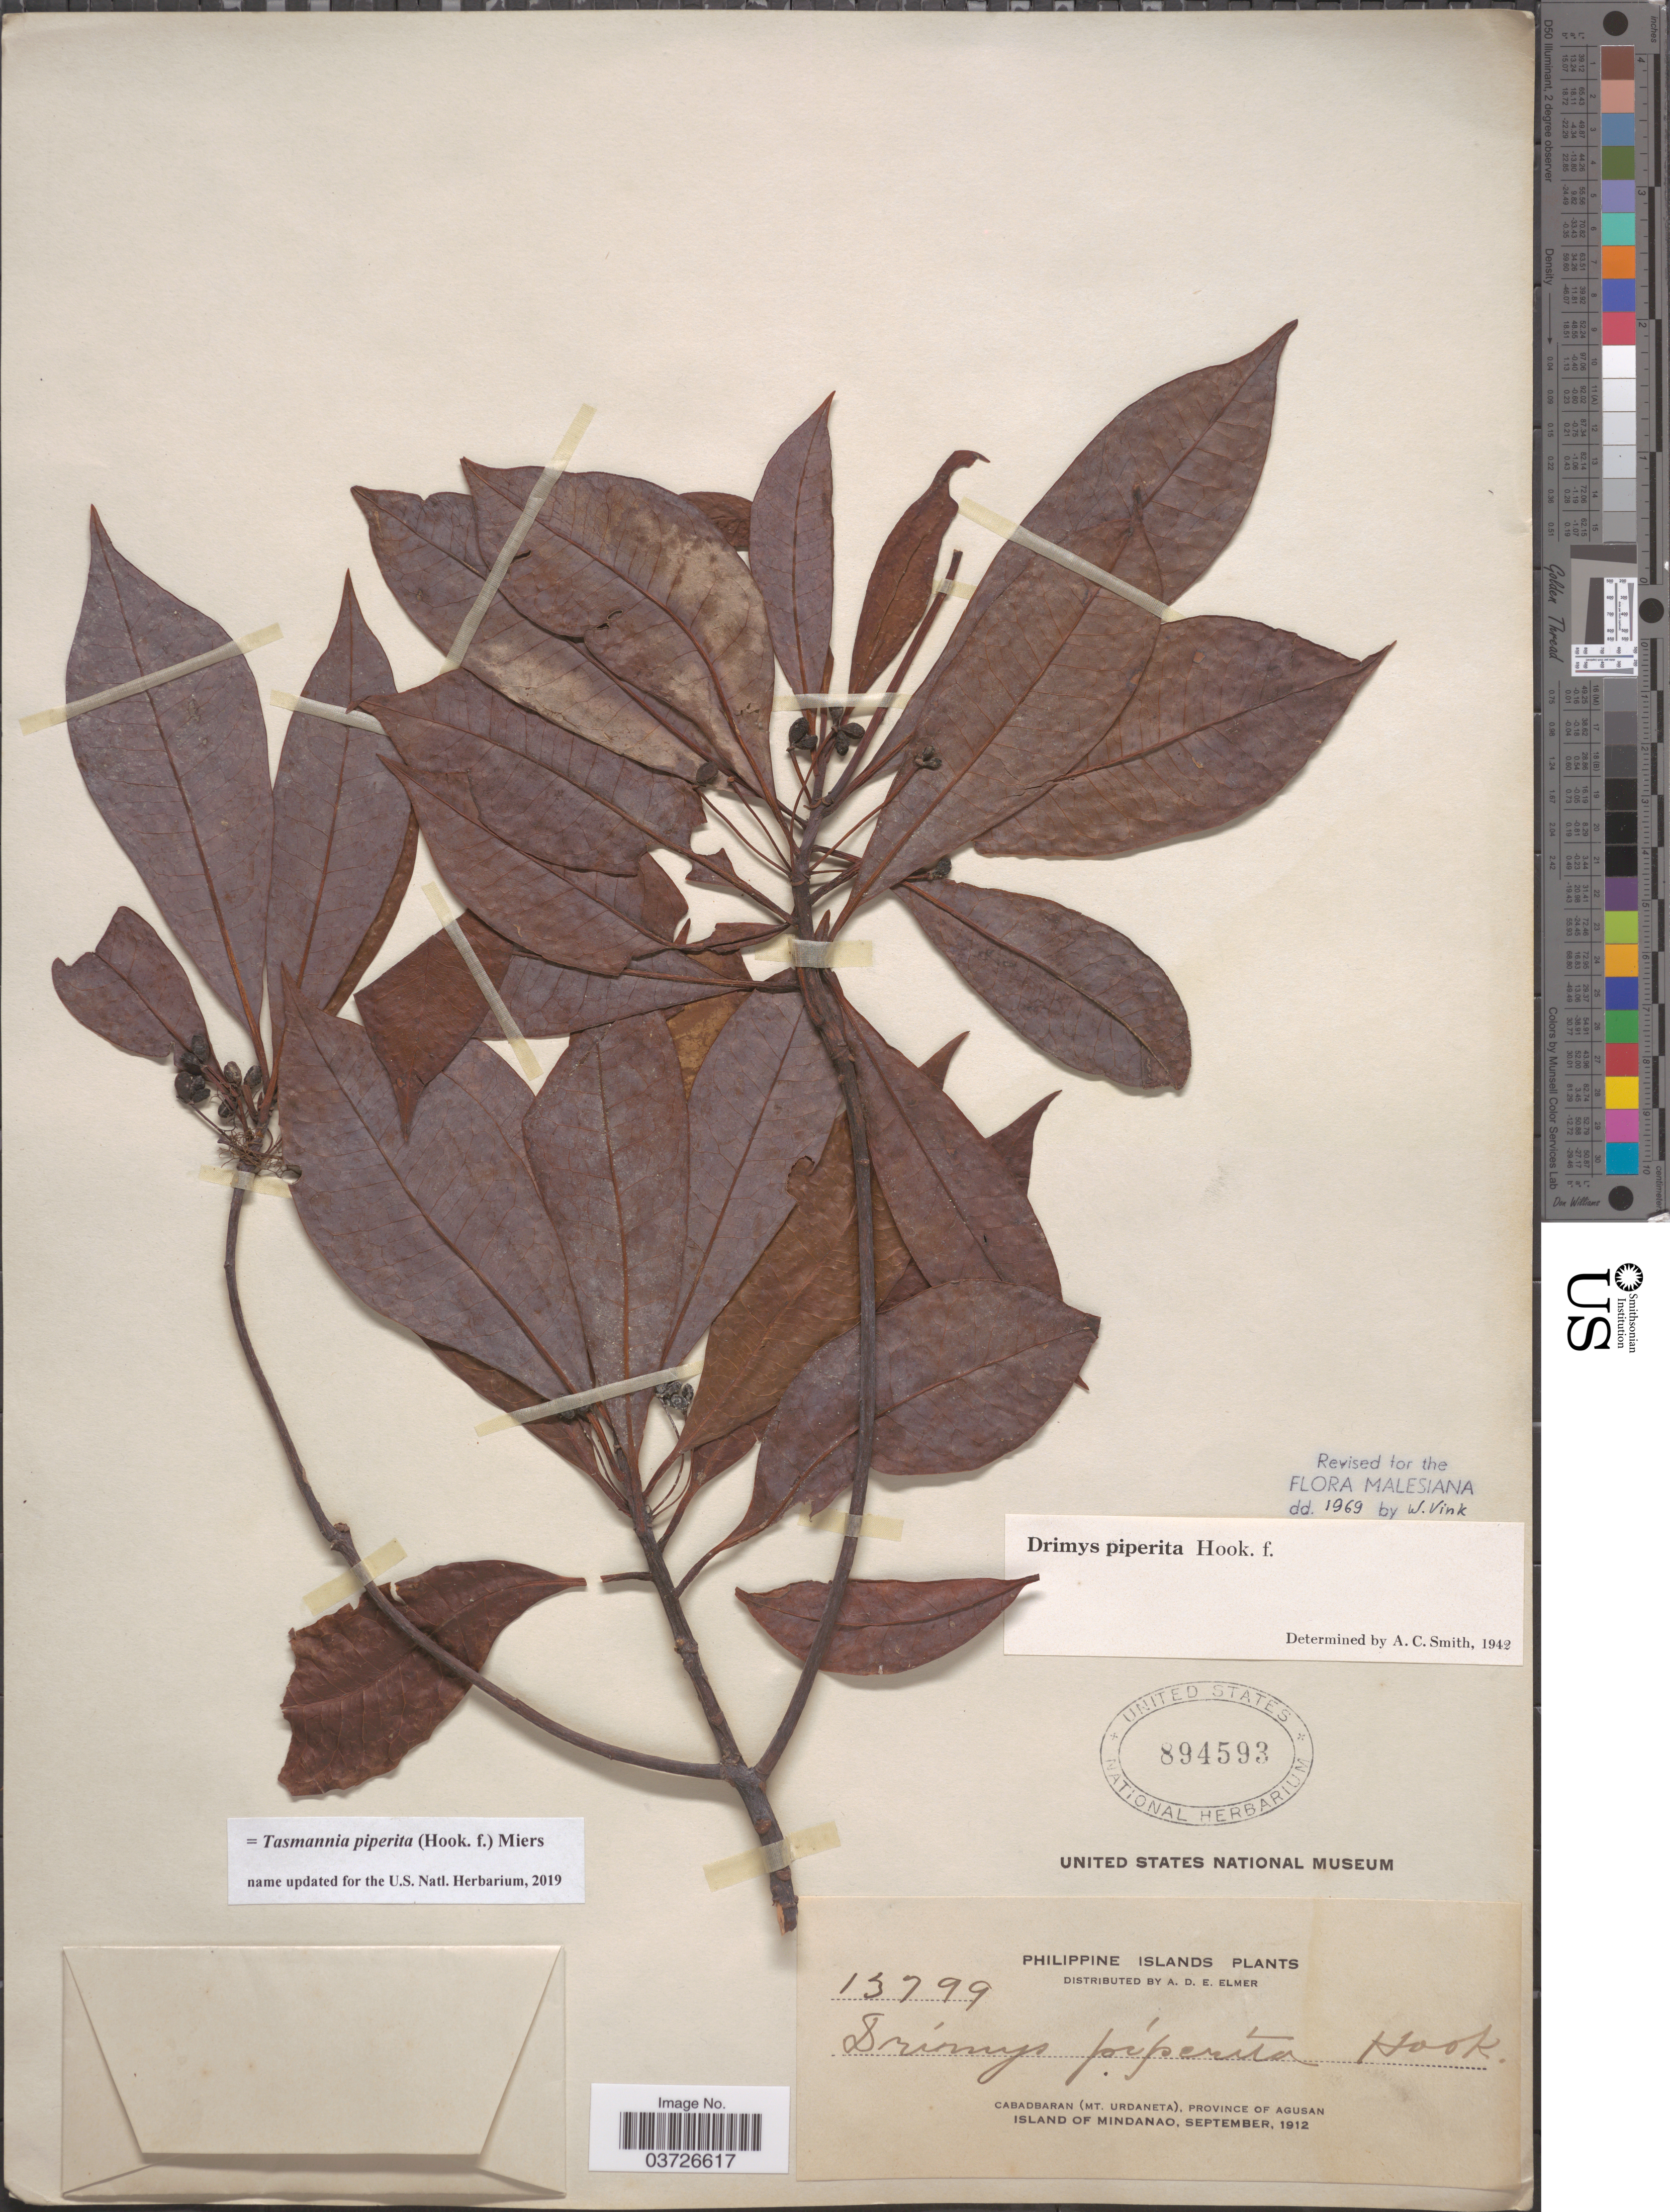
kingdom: Plantae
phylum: Tracheophyta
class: Magnoliopsida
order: Canellales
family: Winteraceae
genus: Tasmannia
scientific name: Tasmannia piperita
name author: (Hook. f.) Miers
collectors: A. D. E. Elmer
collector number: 13799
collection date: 1912-09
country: Philippines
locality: Philippine Islands. Cabadbaran (Mt. Urdaneta), Province of Agusan, Island of Mindanao.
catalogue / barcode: US 894593